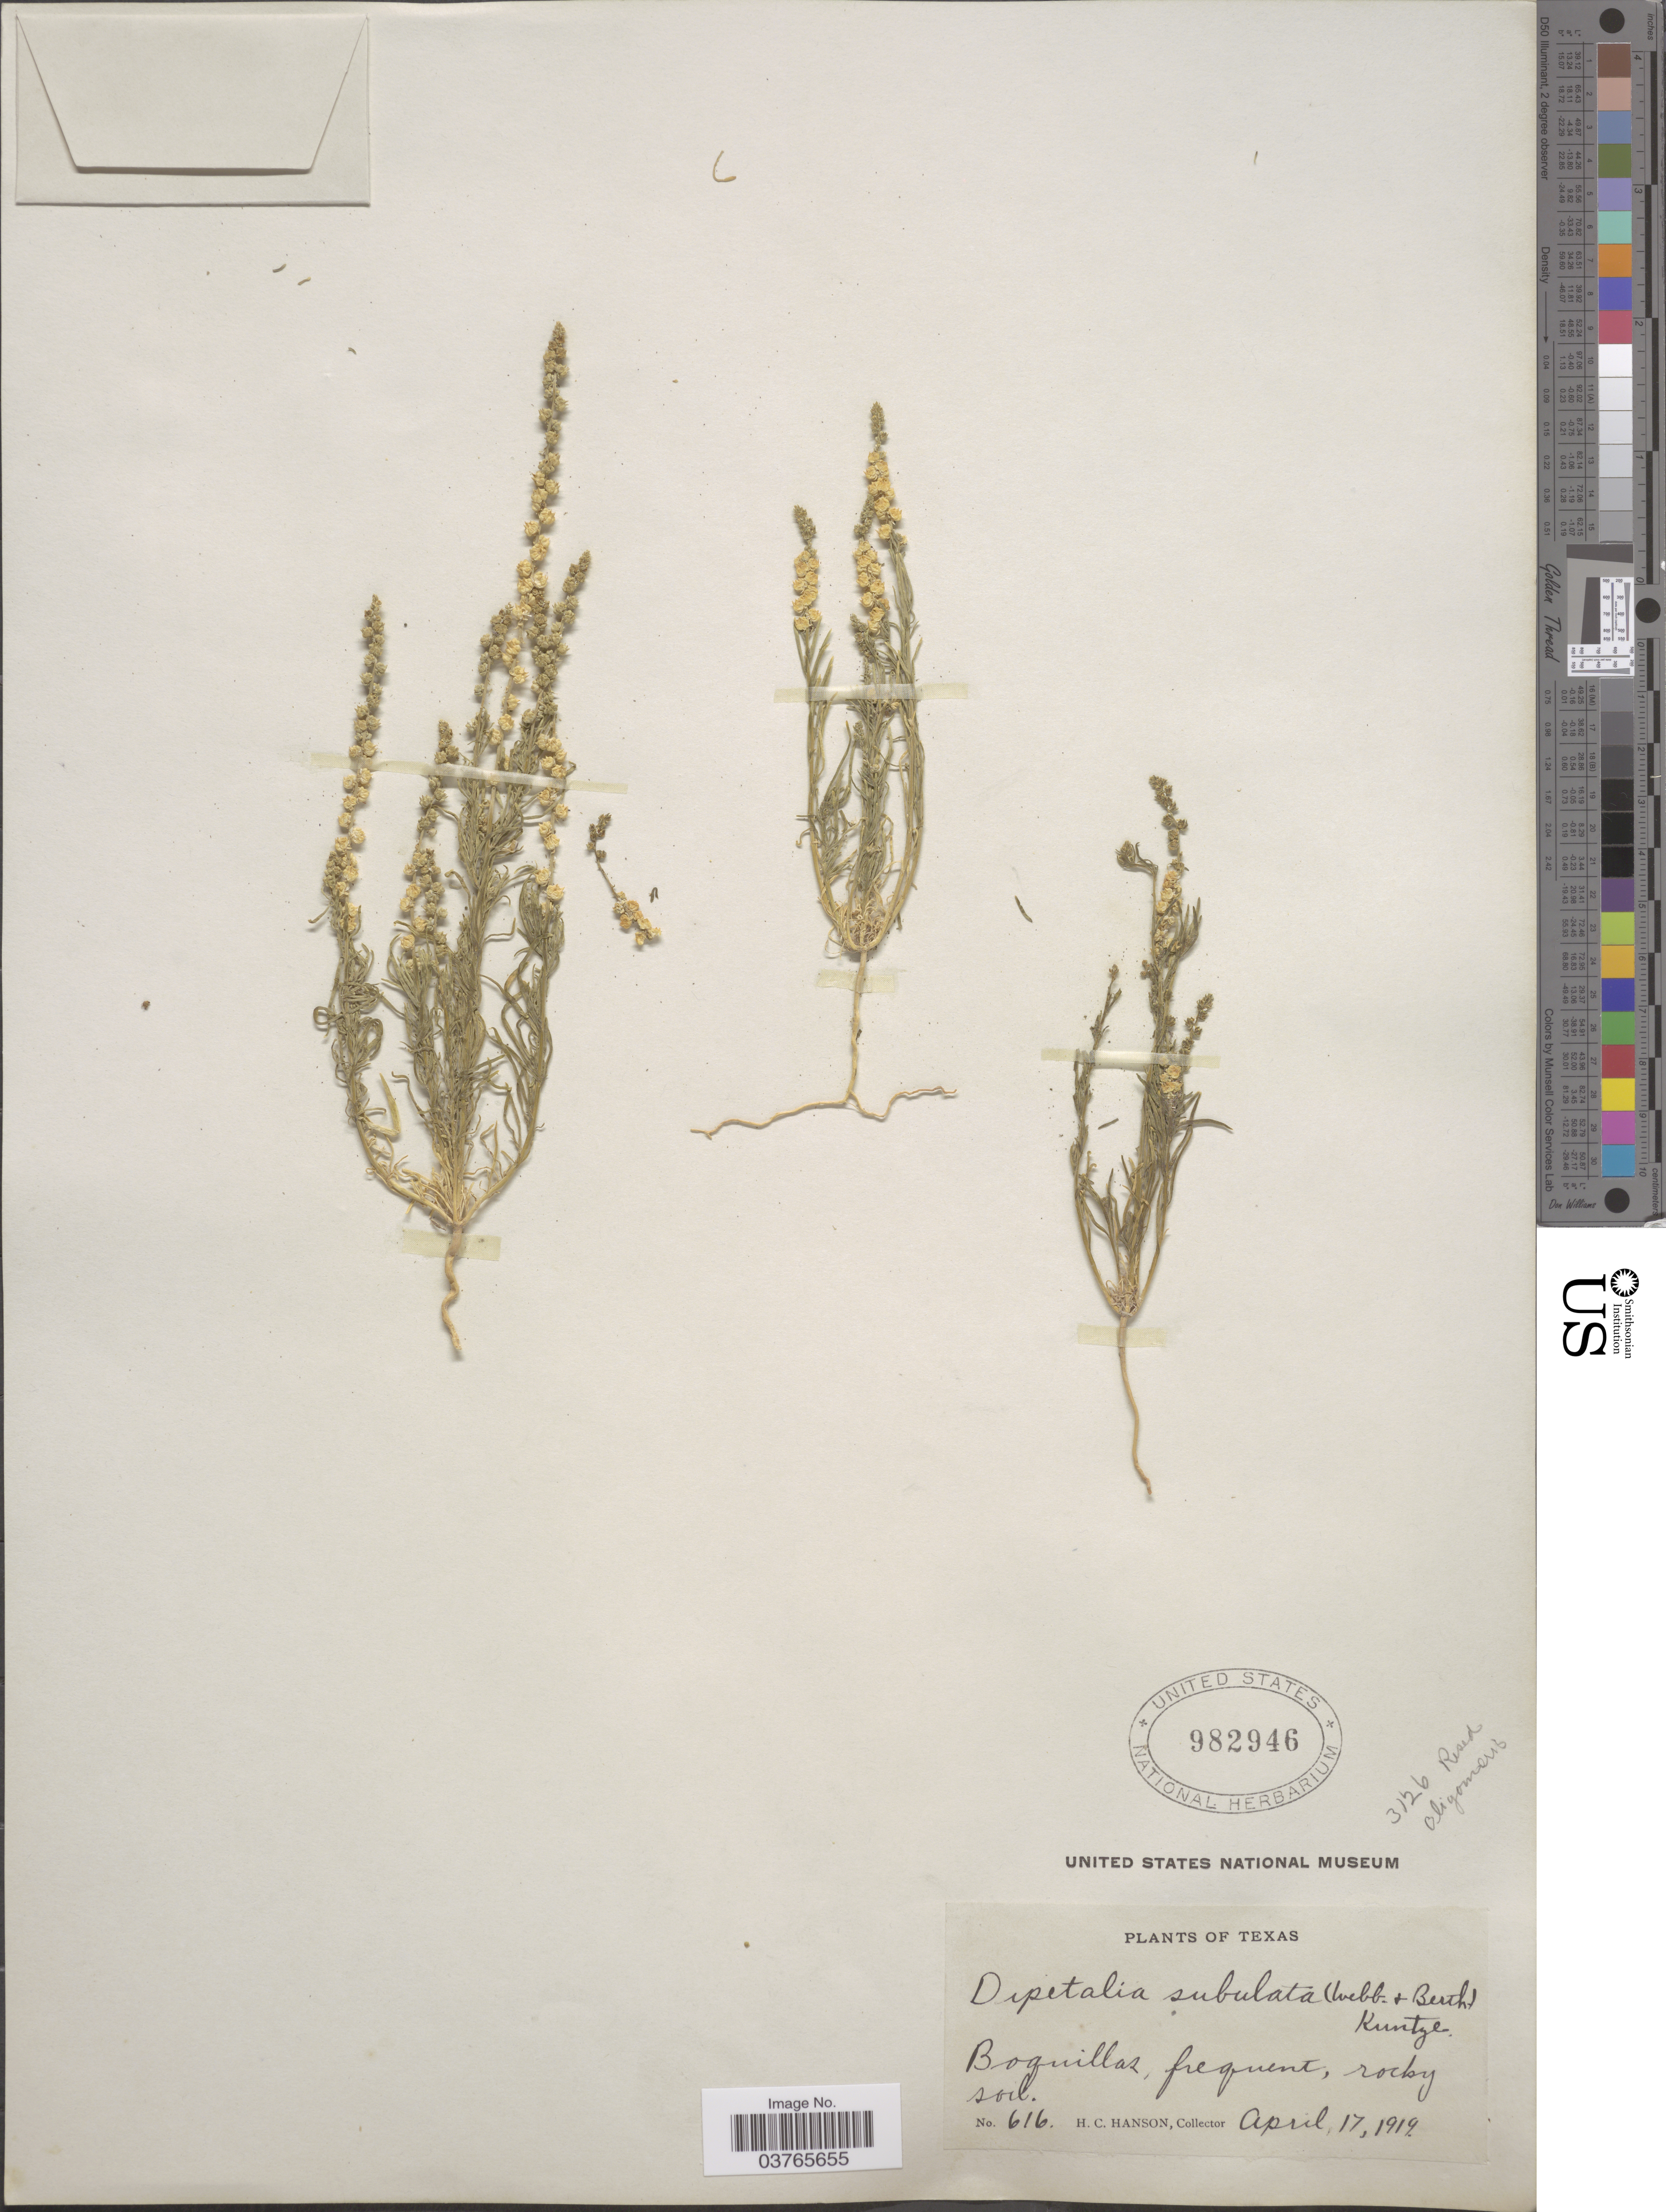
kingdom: Plantae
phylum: Tracheophyta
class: Magnoliopsida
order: Brassicales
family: Resedaceae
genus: Oligomeris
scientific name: Oligomeris subulata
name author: Webb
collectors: H. Hanson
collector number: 616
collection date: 1919-04-17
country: United States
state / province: Texas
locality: Boquillas.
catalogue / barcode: US 982946